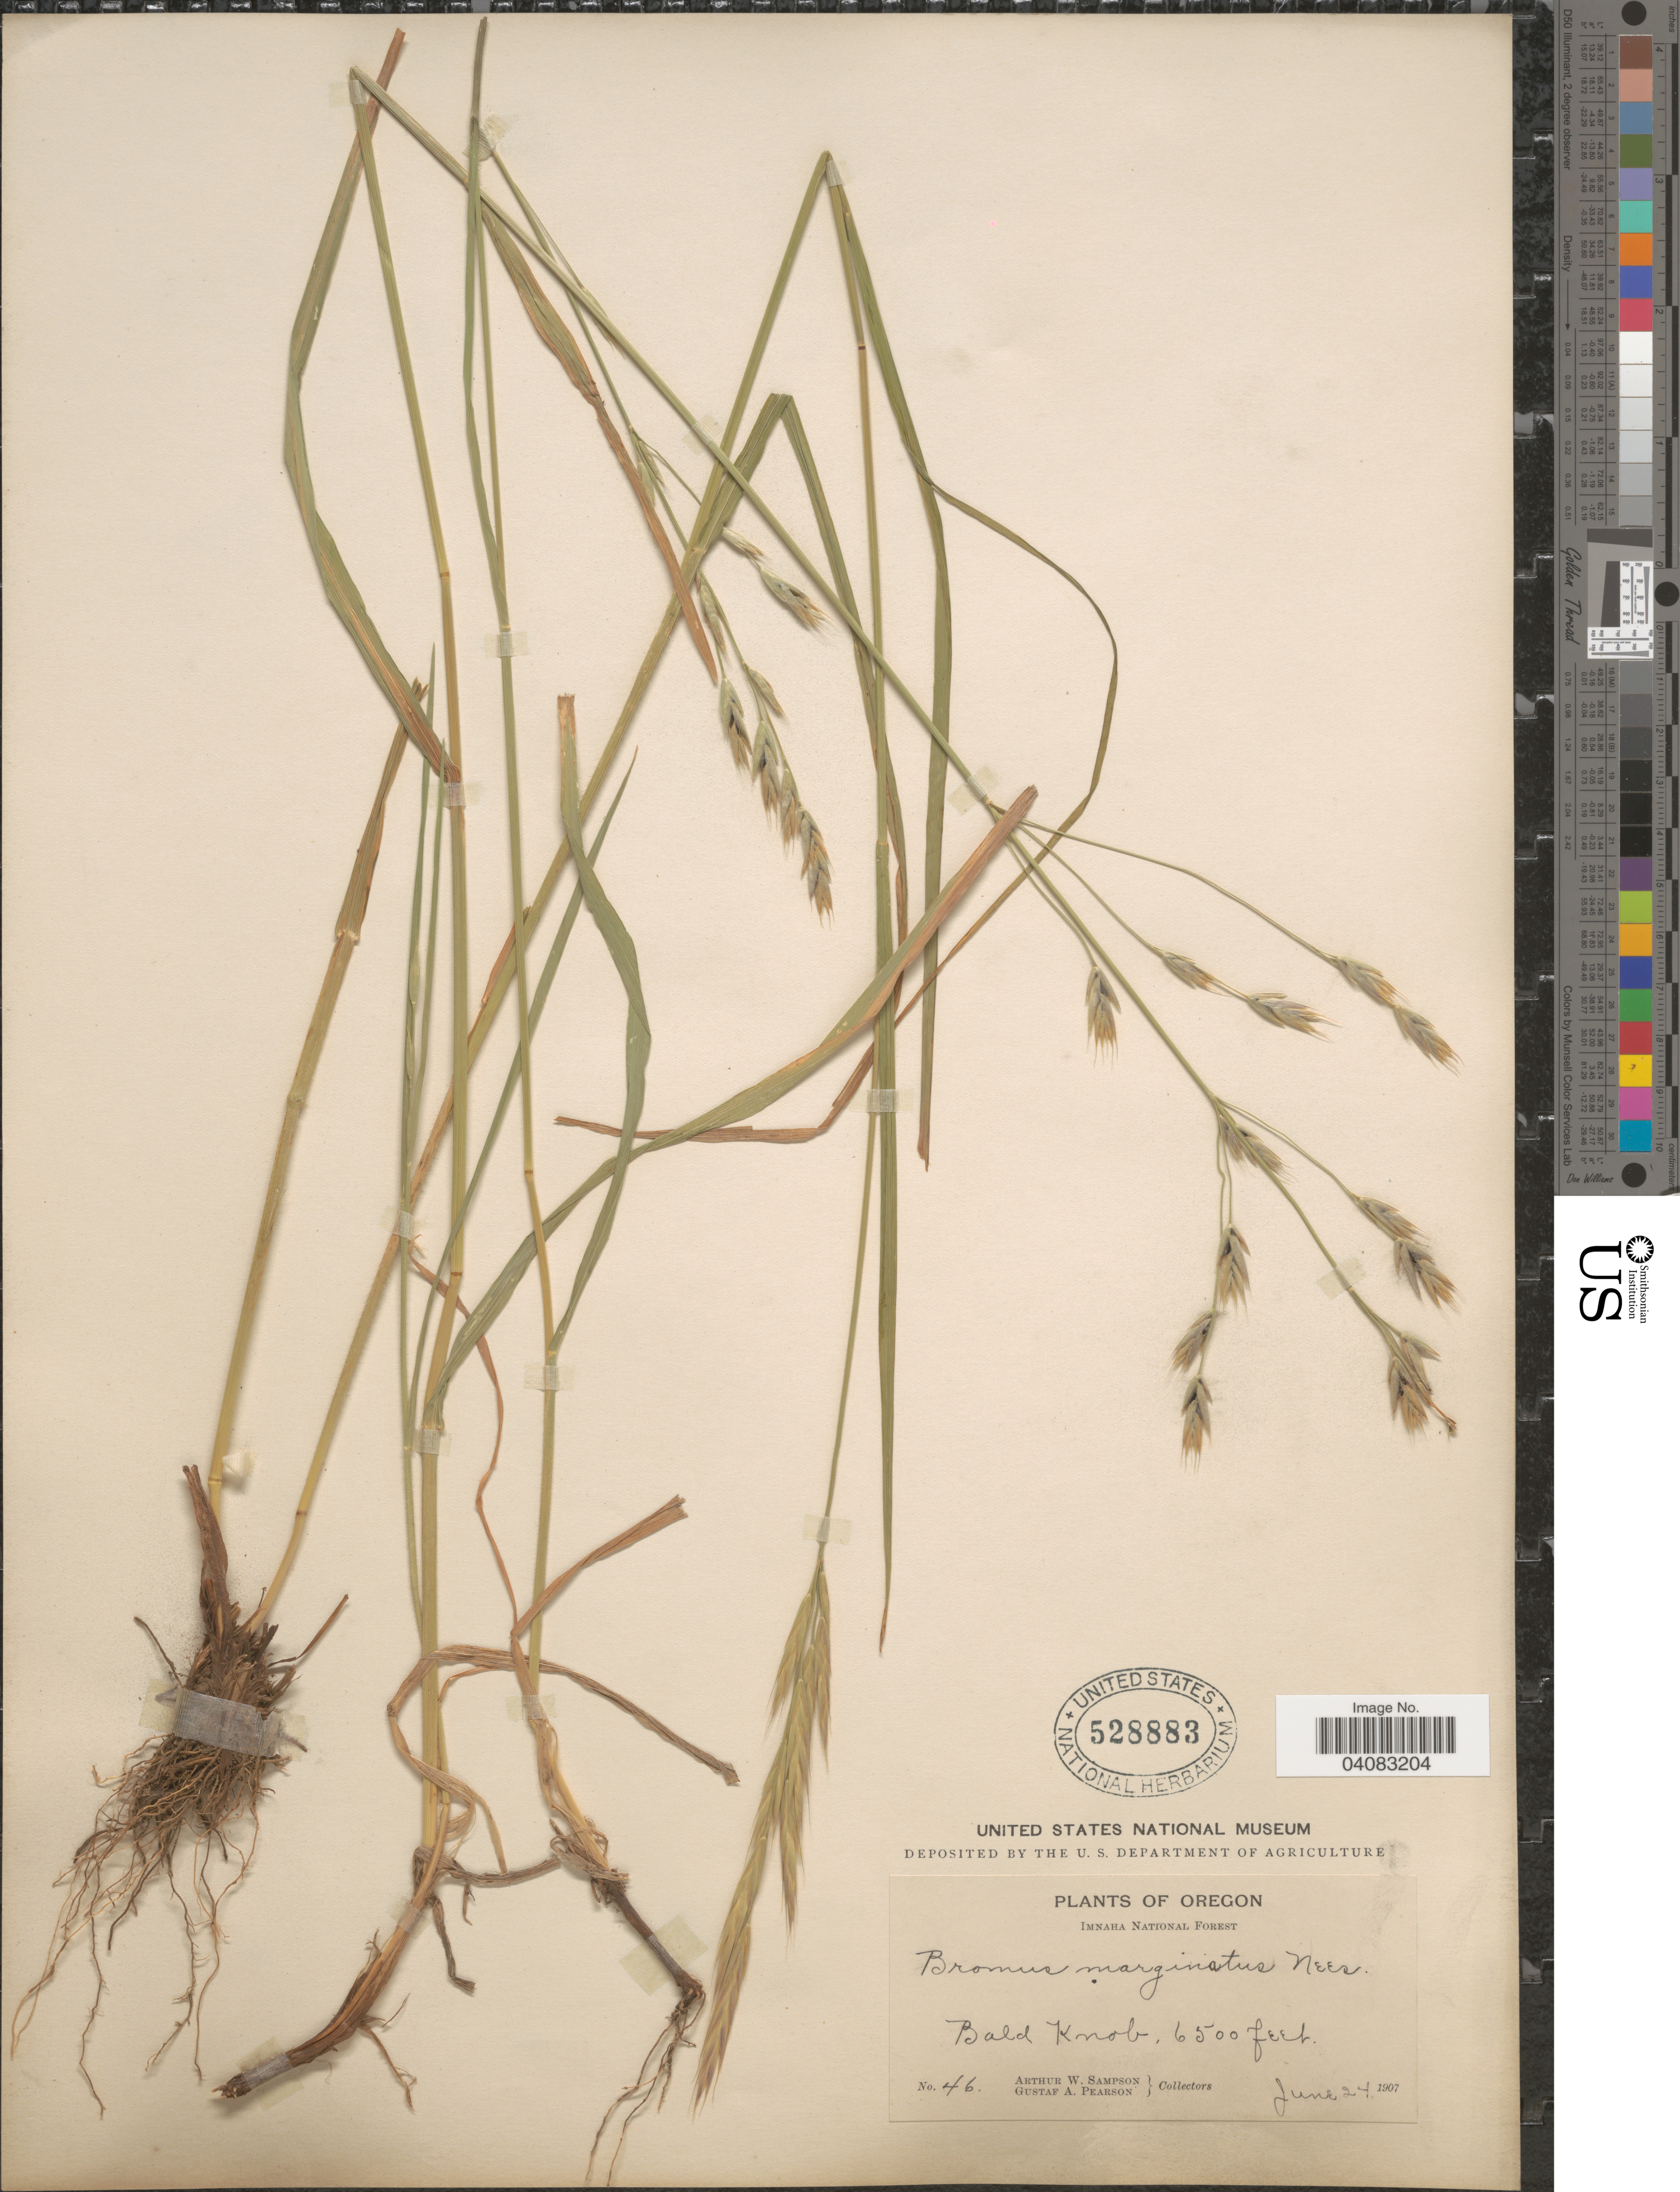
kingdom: Plantae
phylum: Tracheophyta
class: Liliopsida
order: Poales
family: Poaceae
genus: Bromus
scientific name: Bromus marginatus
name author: Nees ex Steud.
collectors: A. Sampson & G. Pearson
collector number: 46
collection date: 1907-06-24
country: United States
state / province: Oregon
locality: Imnaha National Forest. Bald Knob.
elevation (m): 1981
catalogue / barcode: US 528883